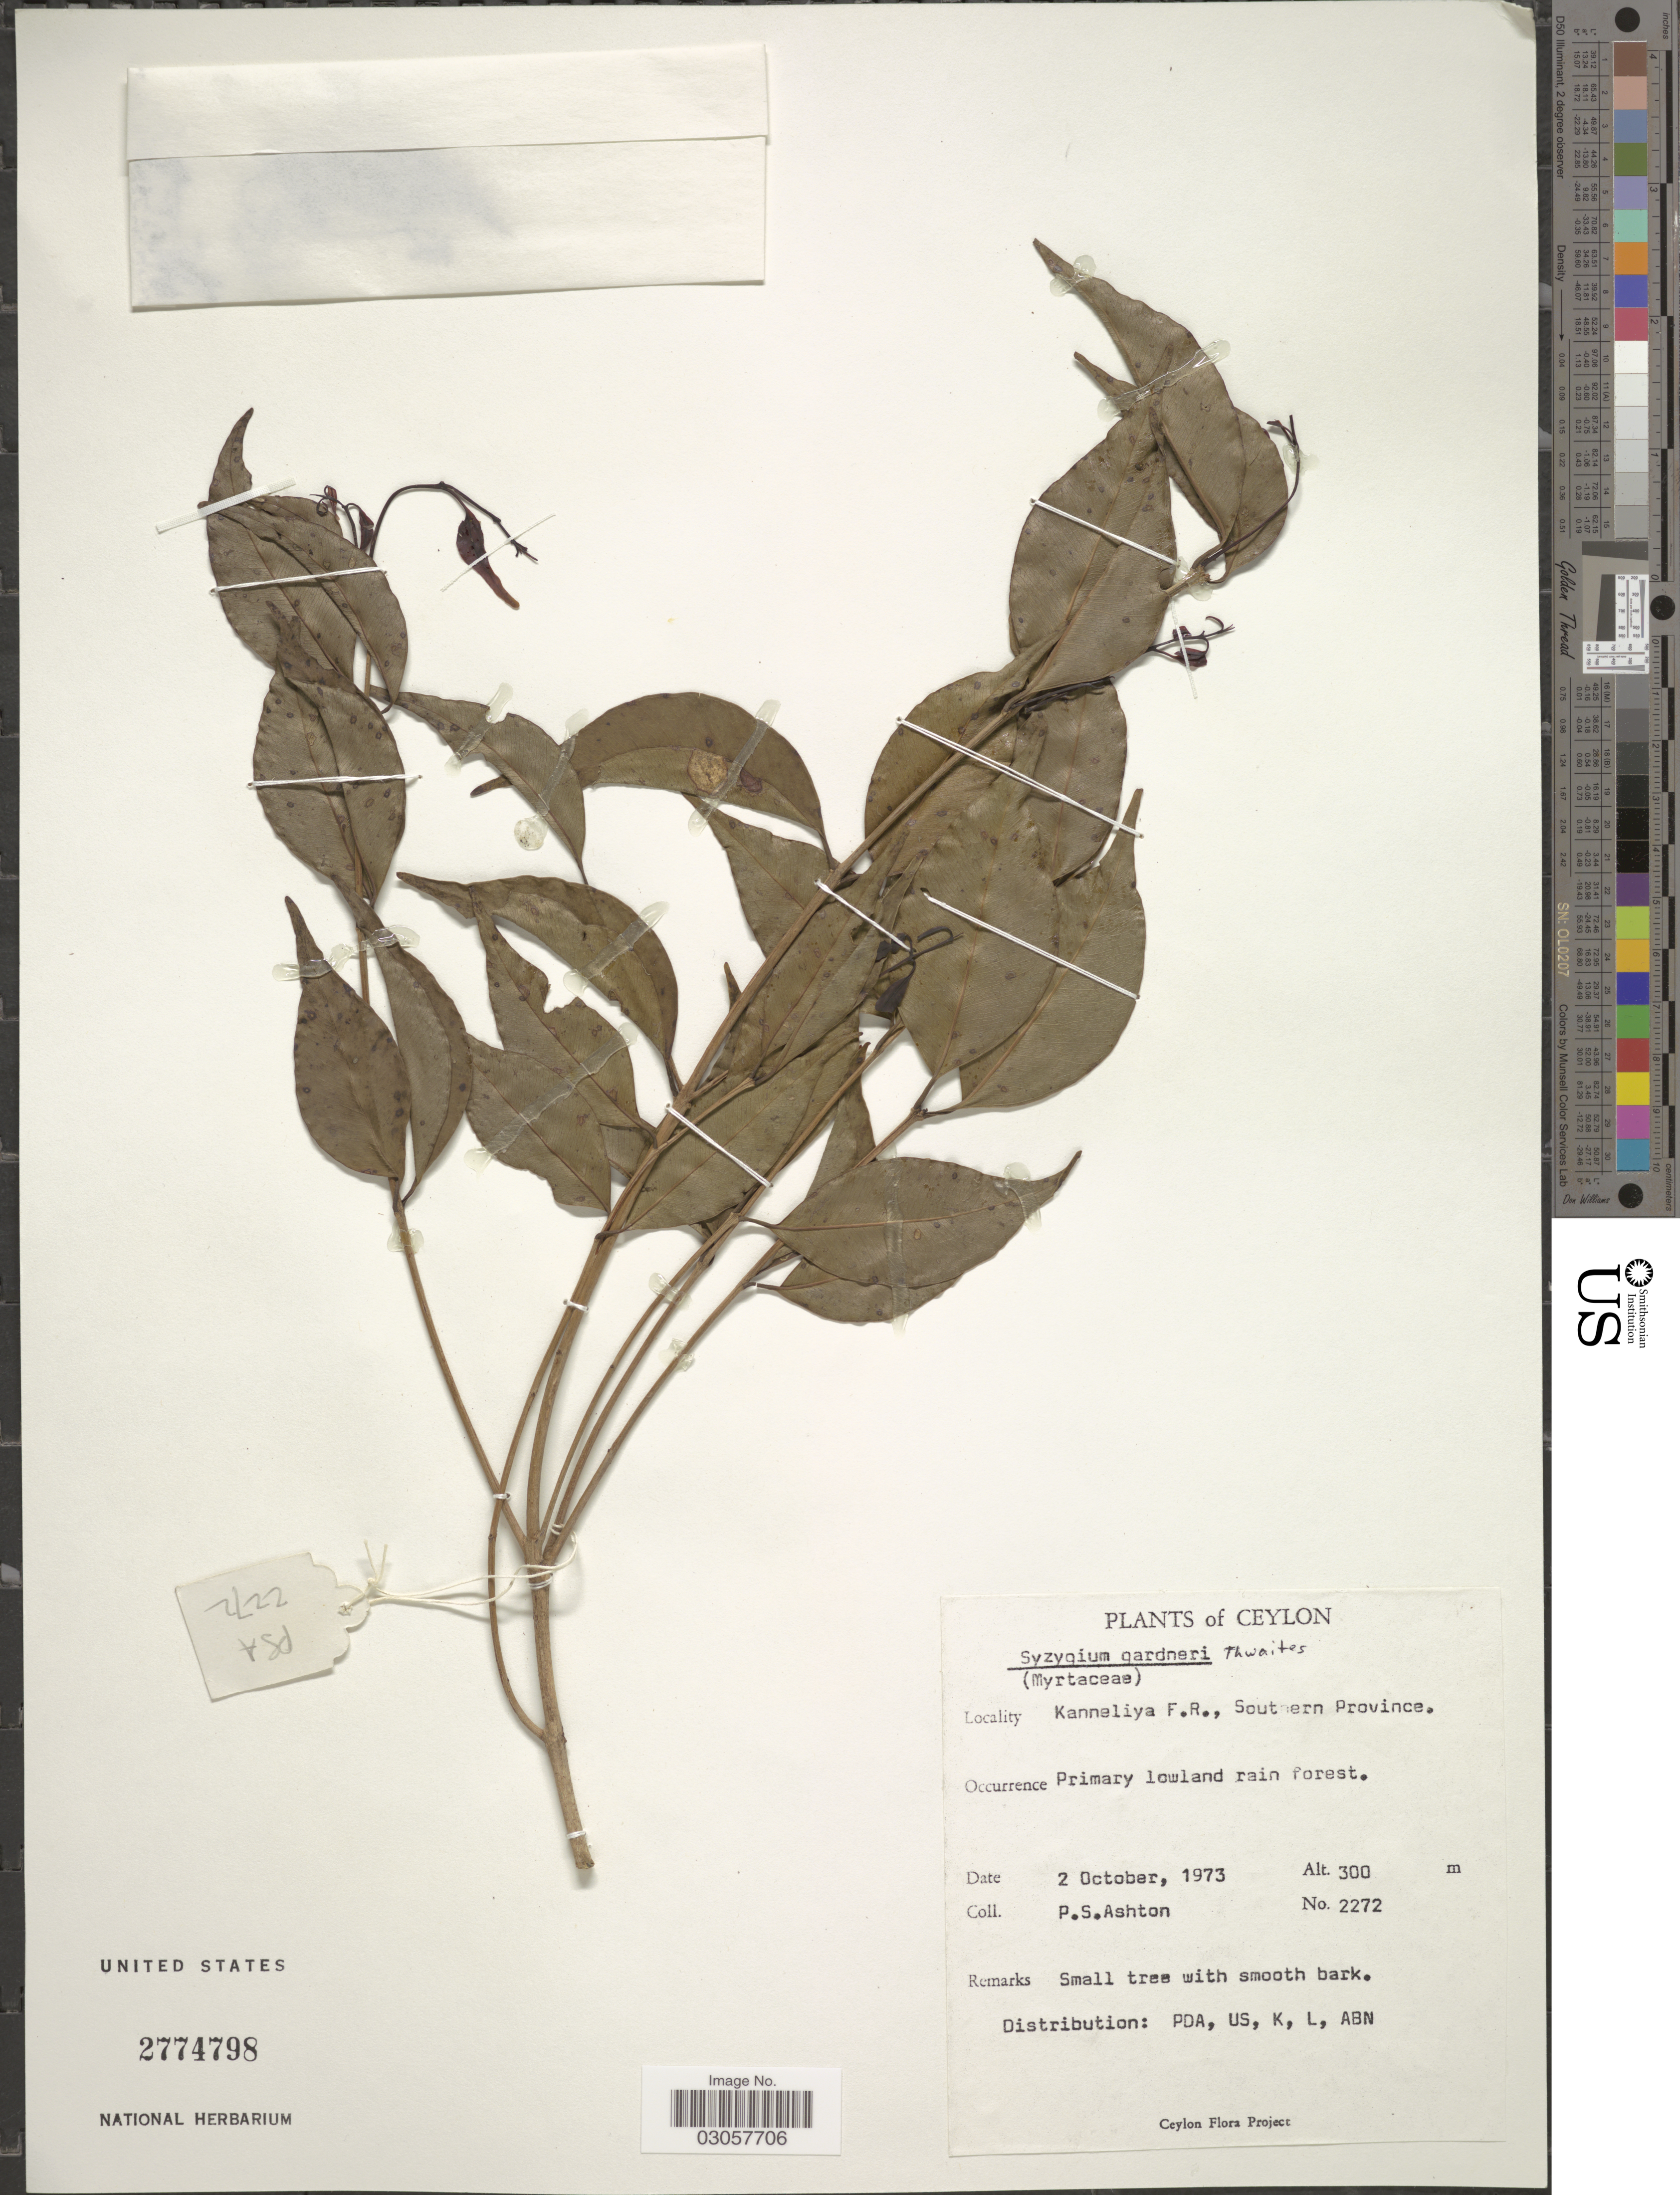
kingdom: Plantae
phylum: Tracheophyta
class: Magnoliopsida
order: Myrtales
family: Myrtaceae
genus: Syzygium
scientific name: Syzygium gardneri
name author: Thwaites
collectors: P. S. Ashton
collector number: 2272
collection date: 1973-10-02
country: Sri Lanka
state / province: Southern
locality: Ceylon. Kanneliya F.R.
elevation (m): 300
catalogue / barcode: US 2774798